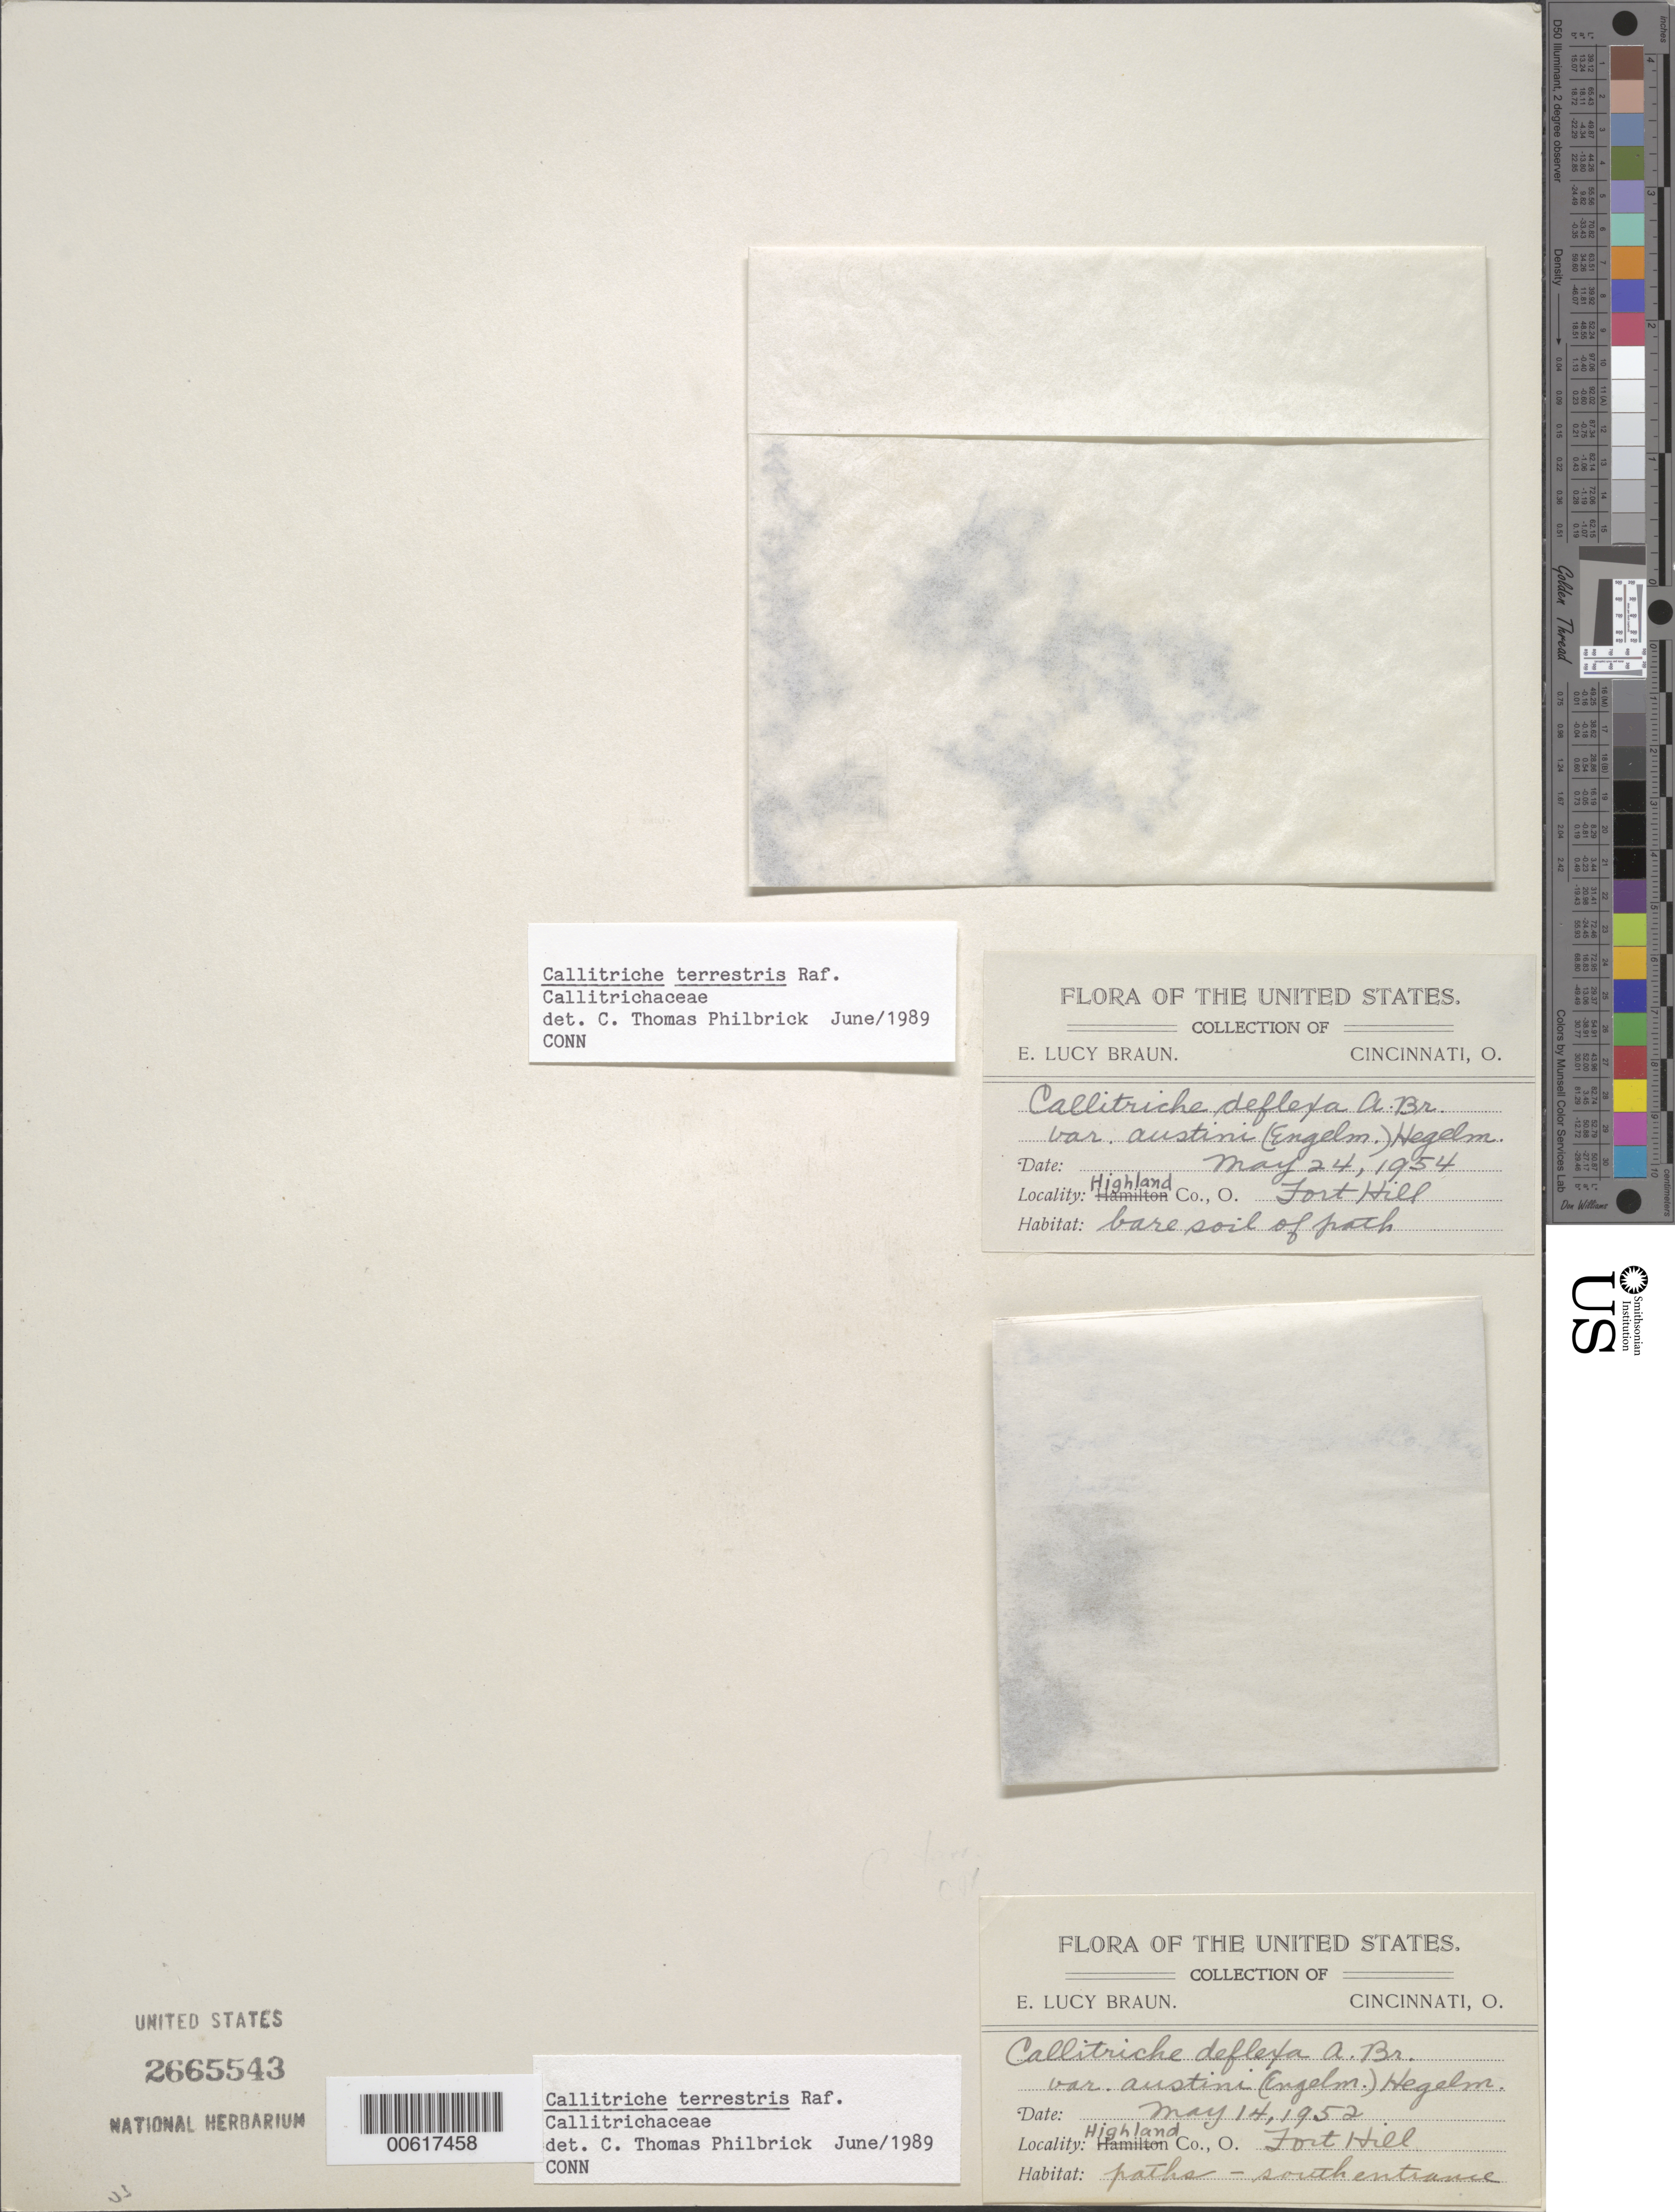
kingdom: Plantae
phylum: Tracheophyta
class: Magnoliopsida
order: Lamiales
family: Plantaginaceae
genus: Callitriche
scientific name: Callitriche terrestris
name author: Raf.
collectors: E. L. Braun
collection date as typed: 14 May 1952 and 24 May 1954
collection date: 1952-05-14,1954-05-24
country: United States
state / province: Ohio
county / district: Highland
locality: Fort Hill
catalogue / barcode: US 2665543